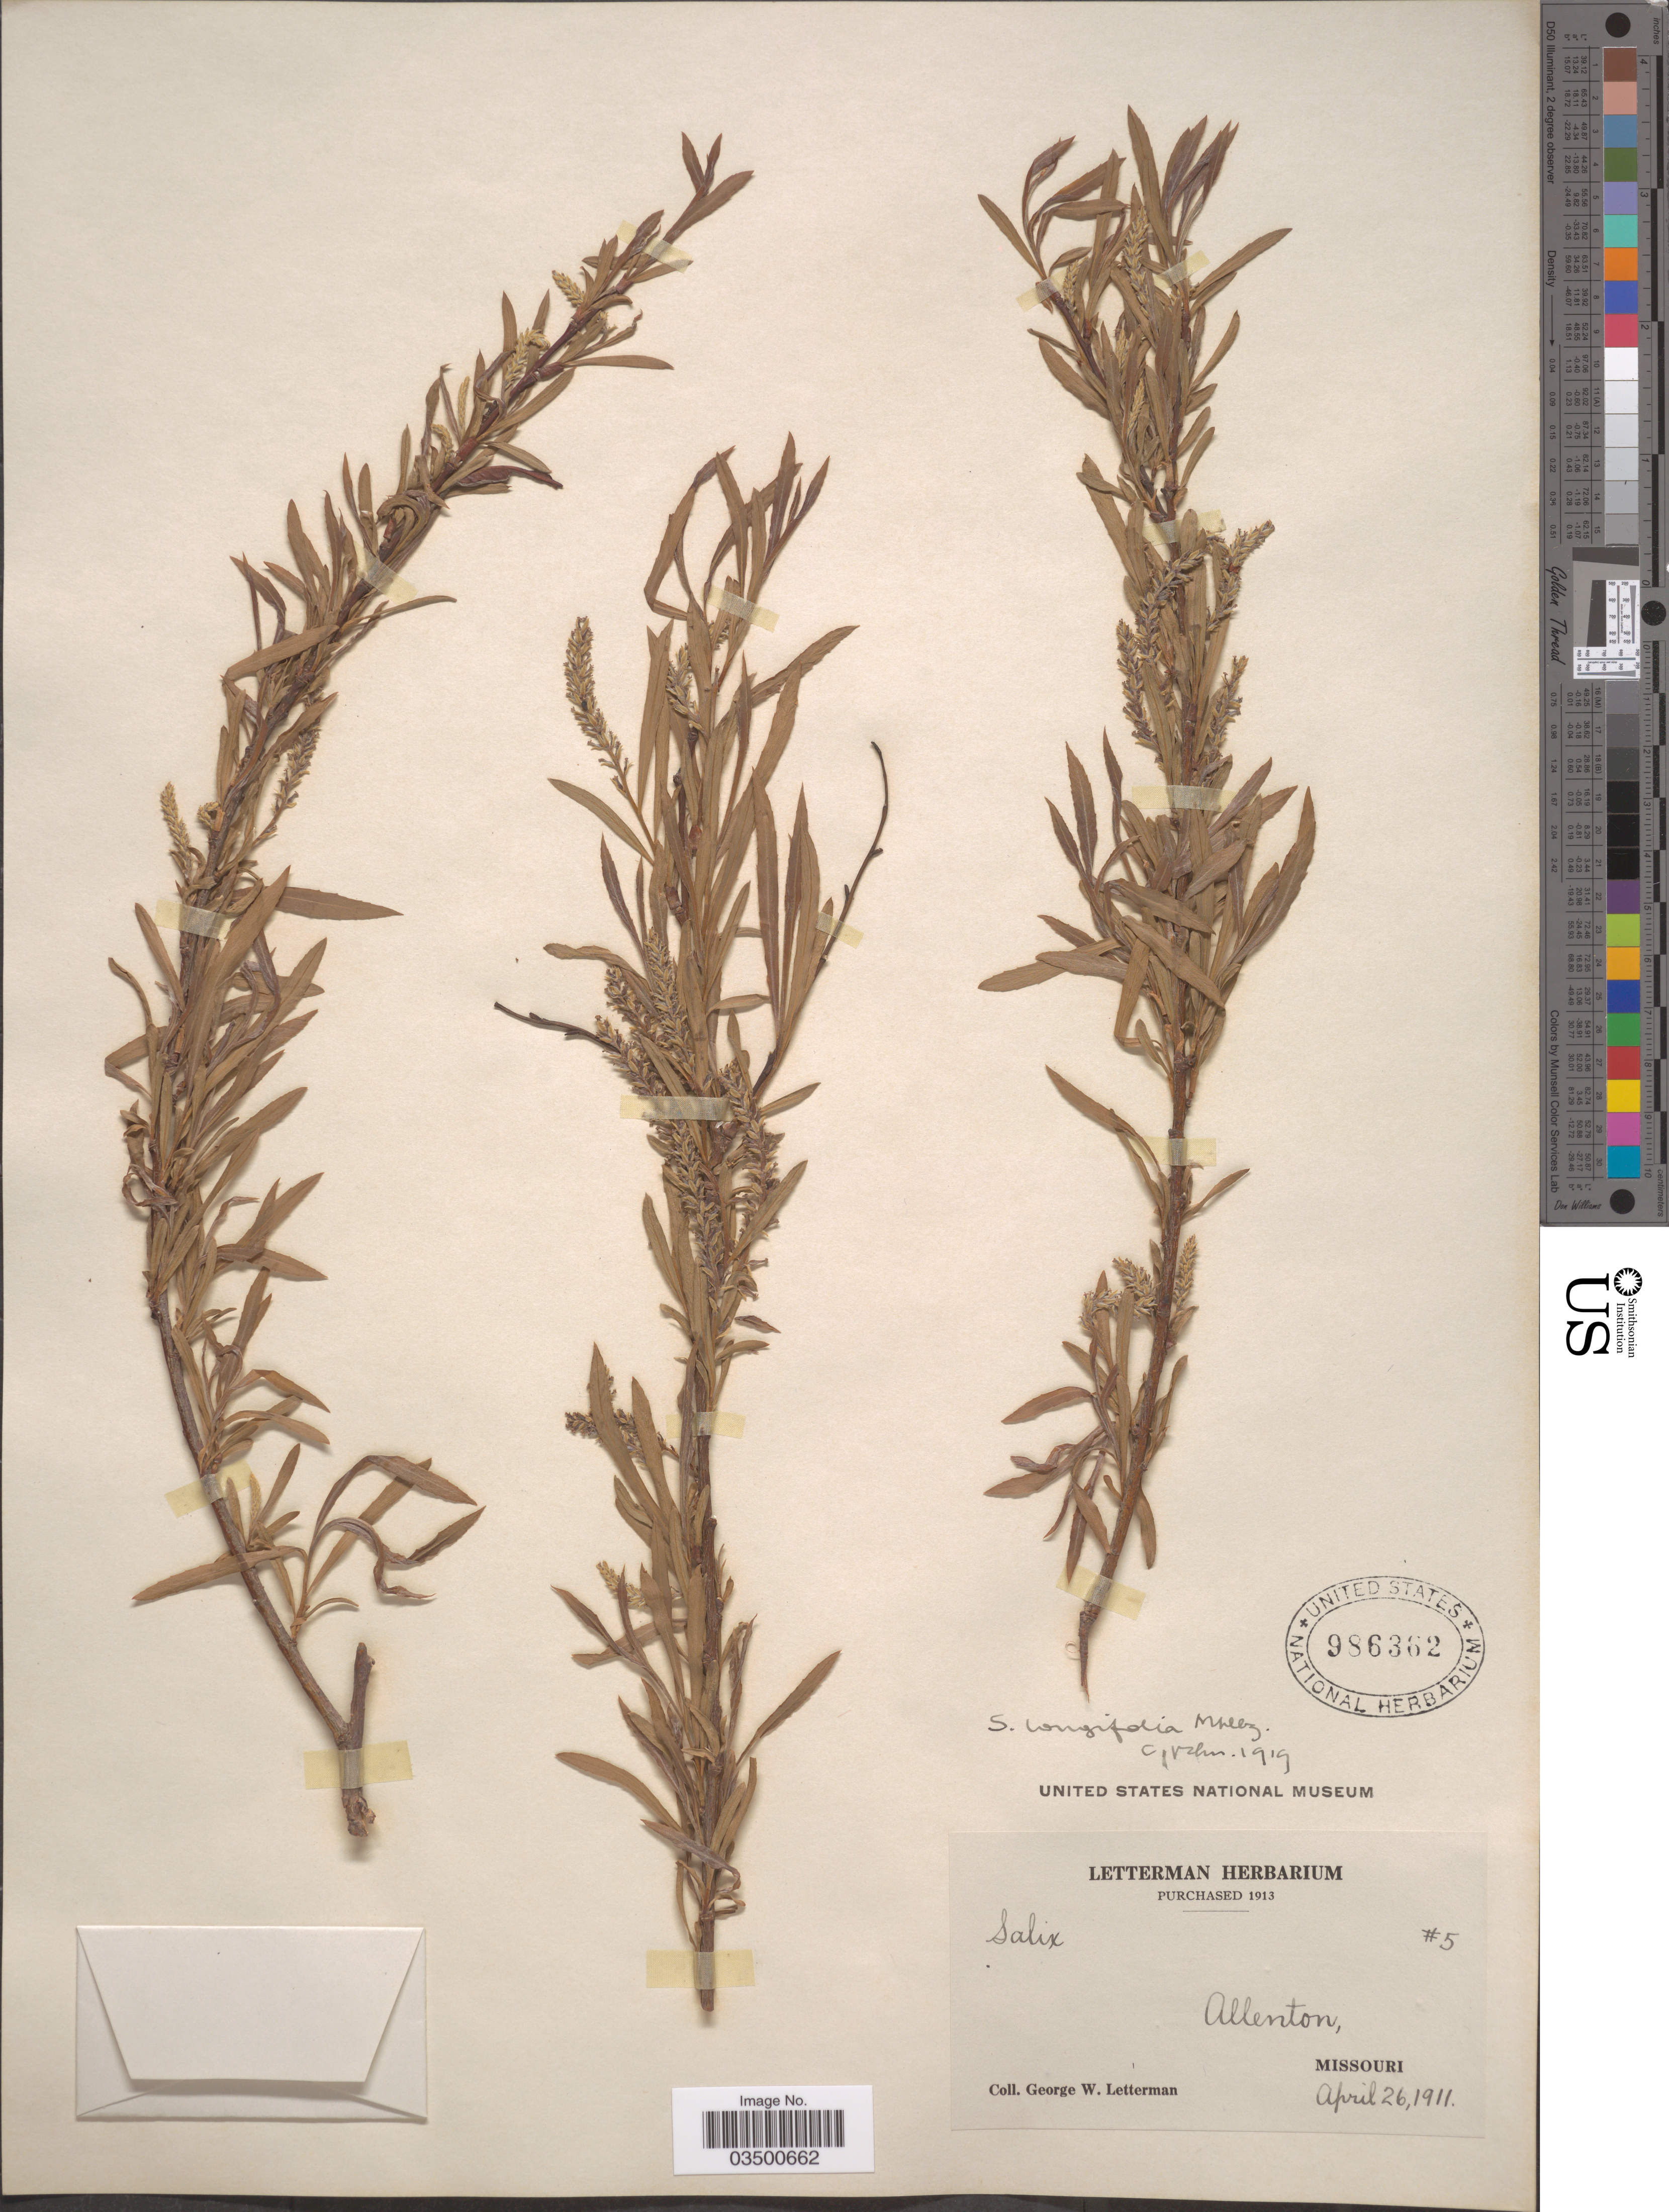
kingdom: Plantae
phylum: Tracheophyta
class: Magnoliopsida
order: Malpighiales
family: Salicaceae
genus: Salix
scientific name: Salix interior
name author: Rowlee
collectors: G. W. Letterman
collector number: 5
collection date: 1911-04-26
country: United States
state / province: Missouri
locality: Allenton.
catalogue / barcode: US 986362